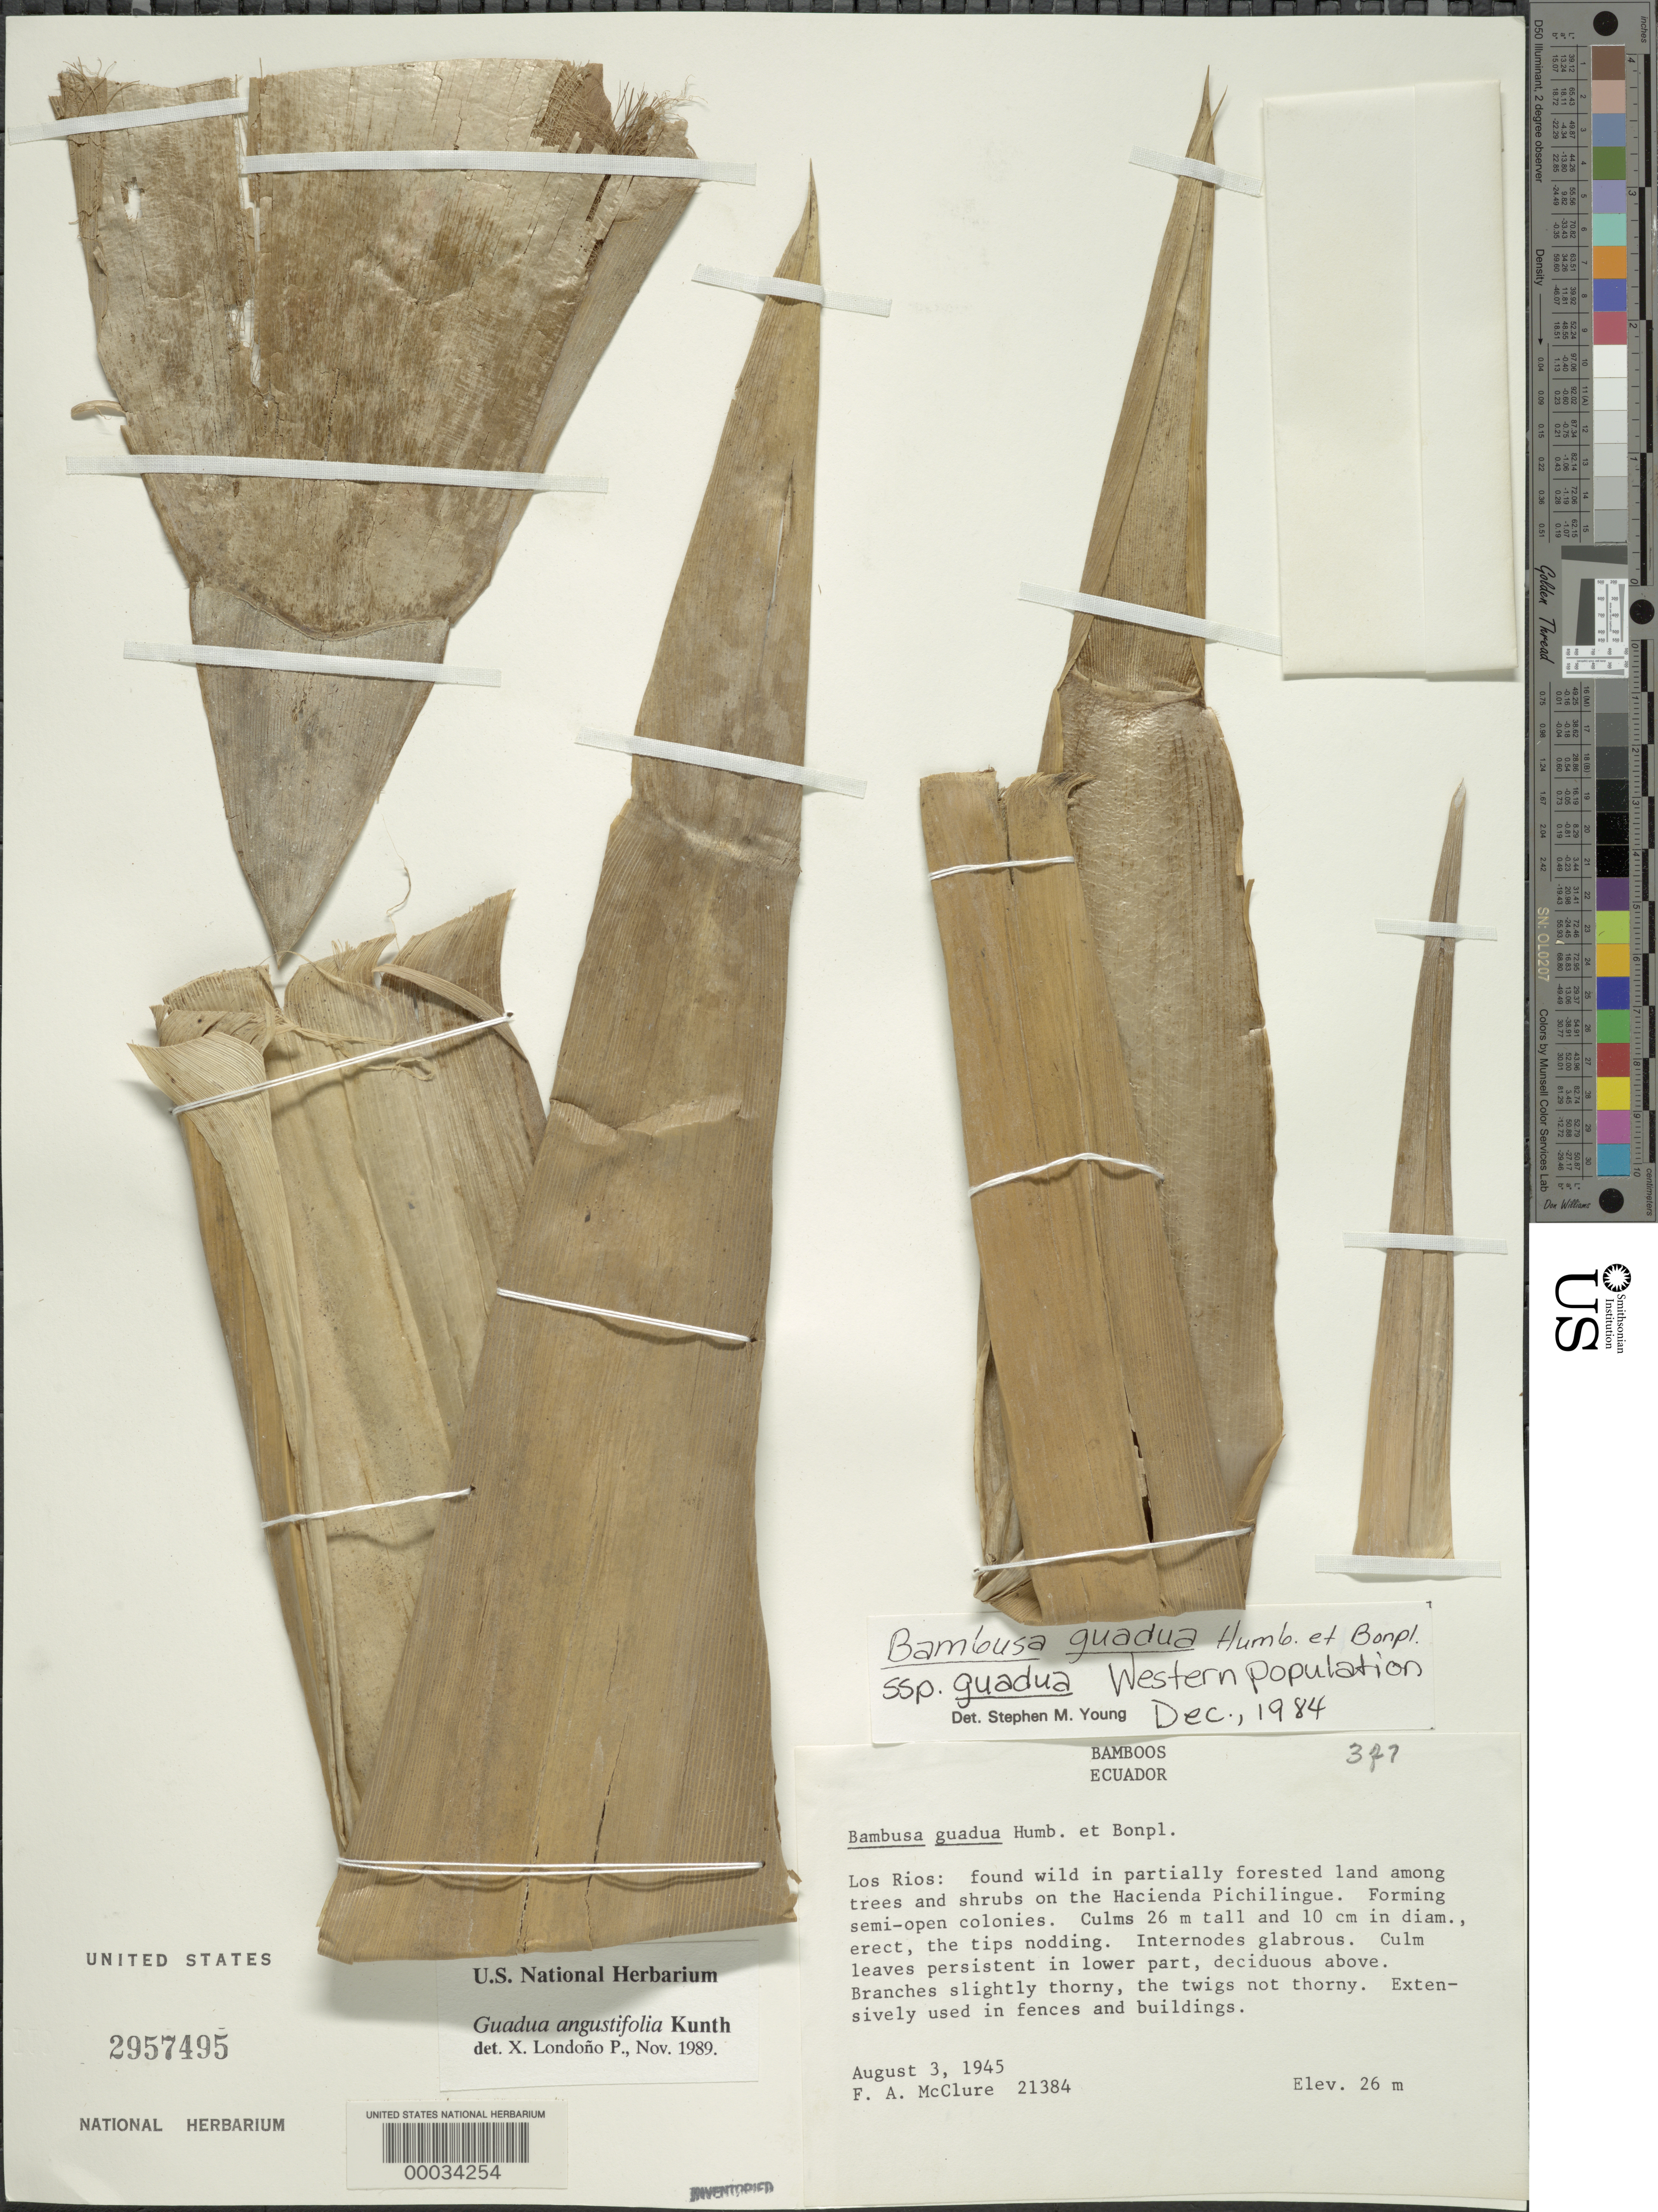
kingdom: Plantae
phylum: Tracheophyta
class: Liliopsida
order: Poales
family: Poaceae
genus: Guadua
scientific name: Guadua angustifolia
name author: Kunth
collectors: F. A. McClure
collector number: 21384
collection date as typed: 03 Aug 1945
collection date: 1945-08-03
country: Ecuador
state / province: Los Ríos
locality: Hacienda pichilingue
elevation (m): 26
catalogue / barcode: US 2957495